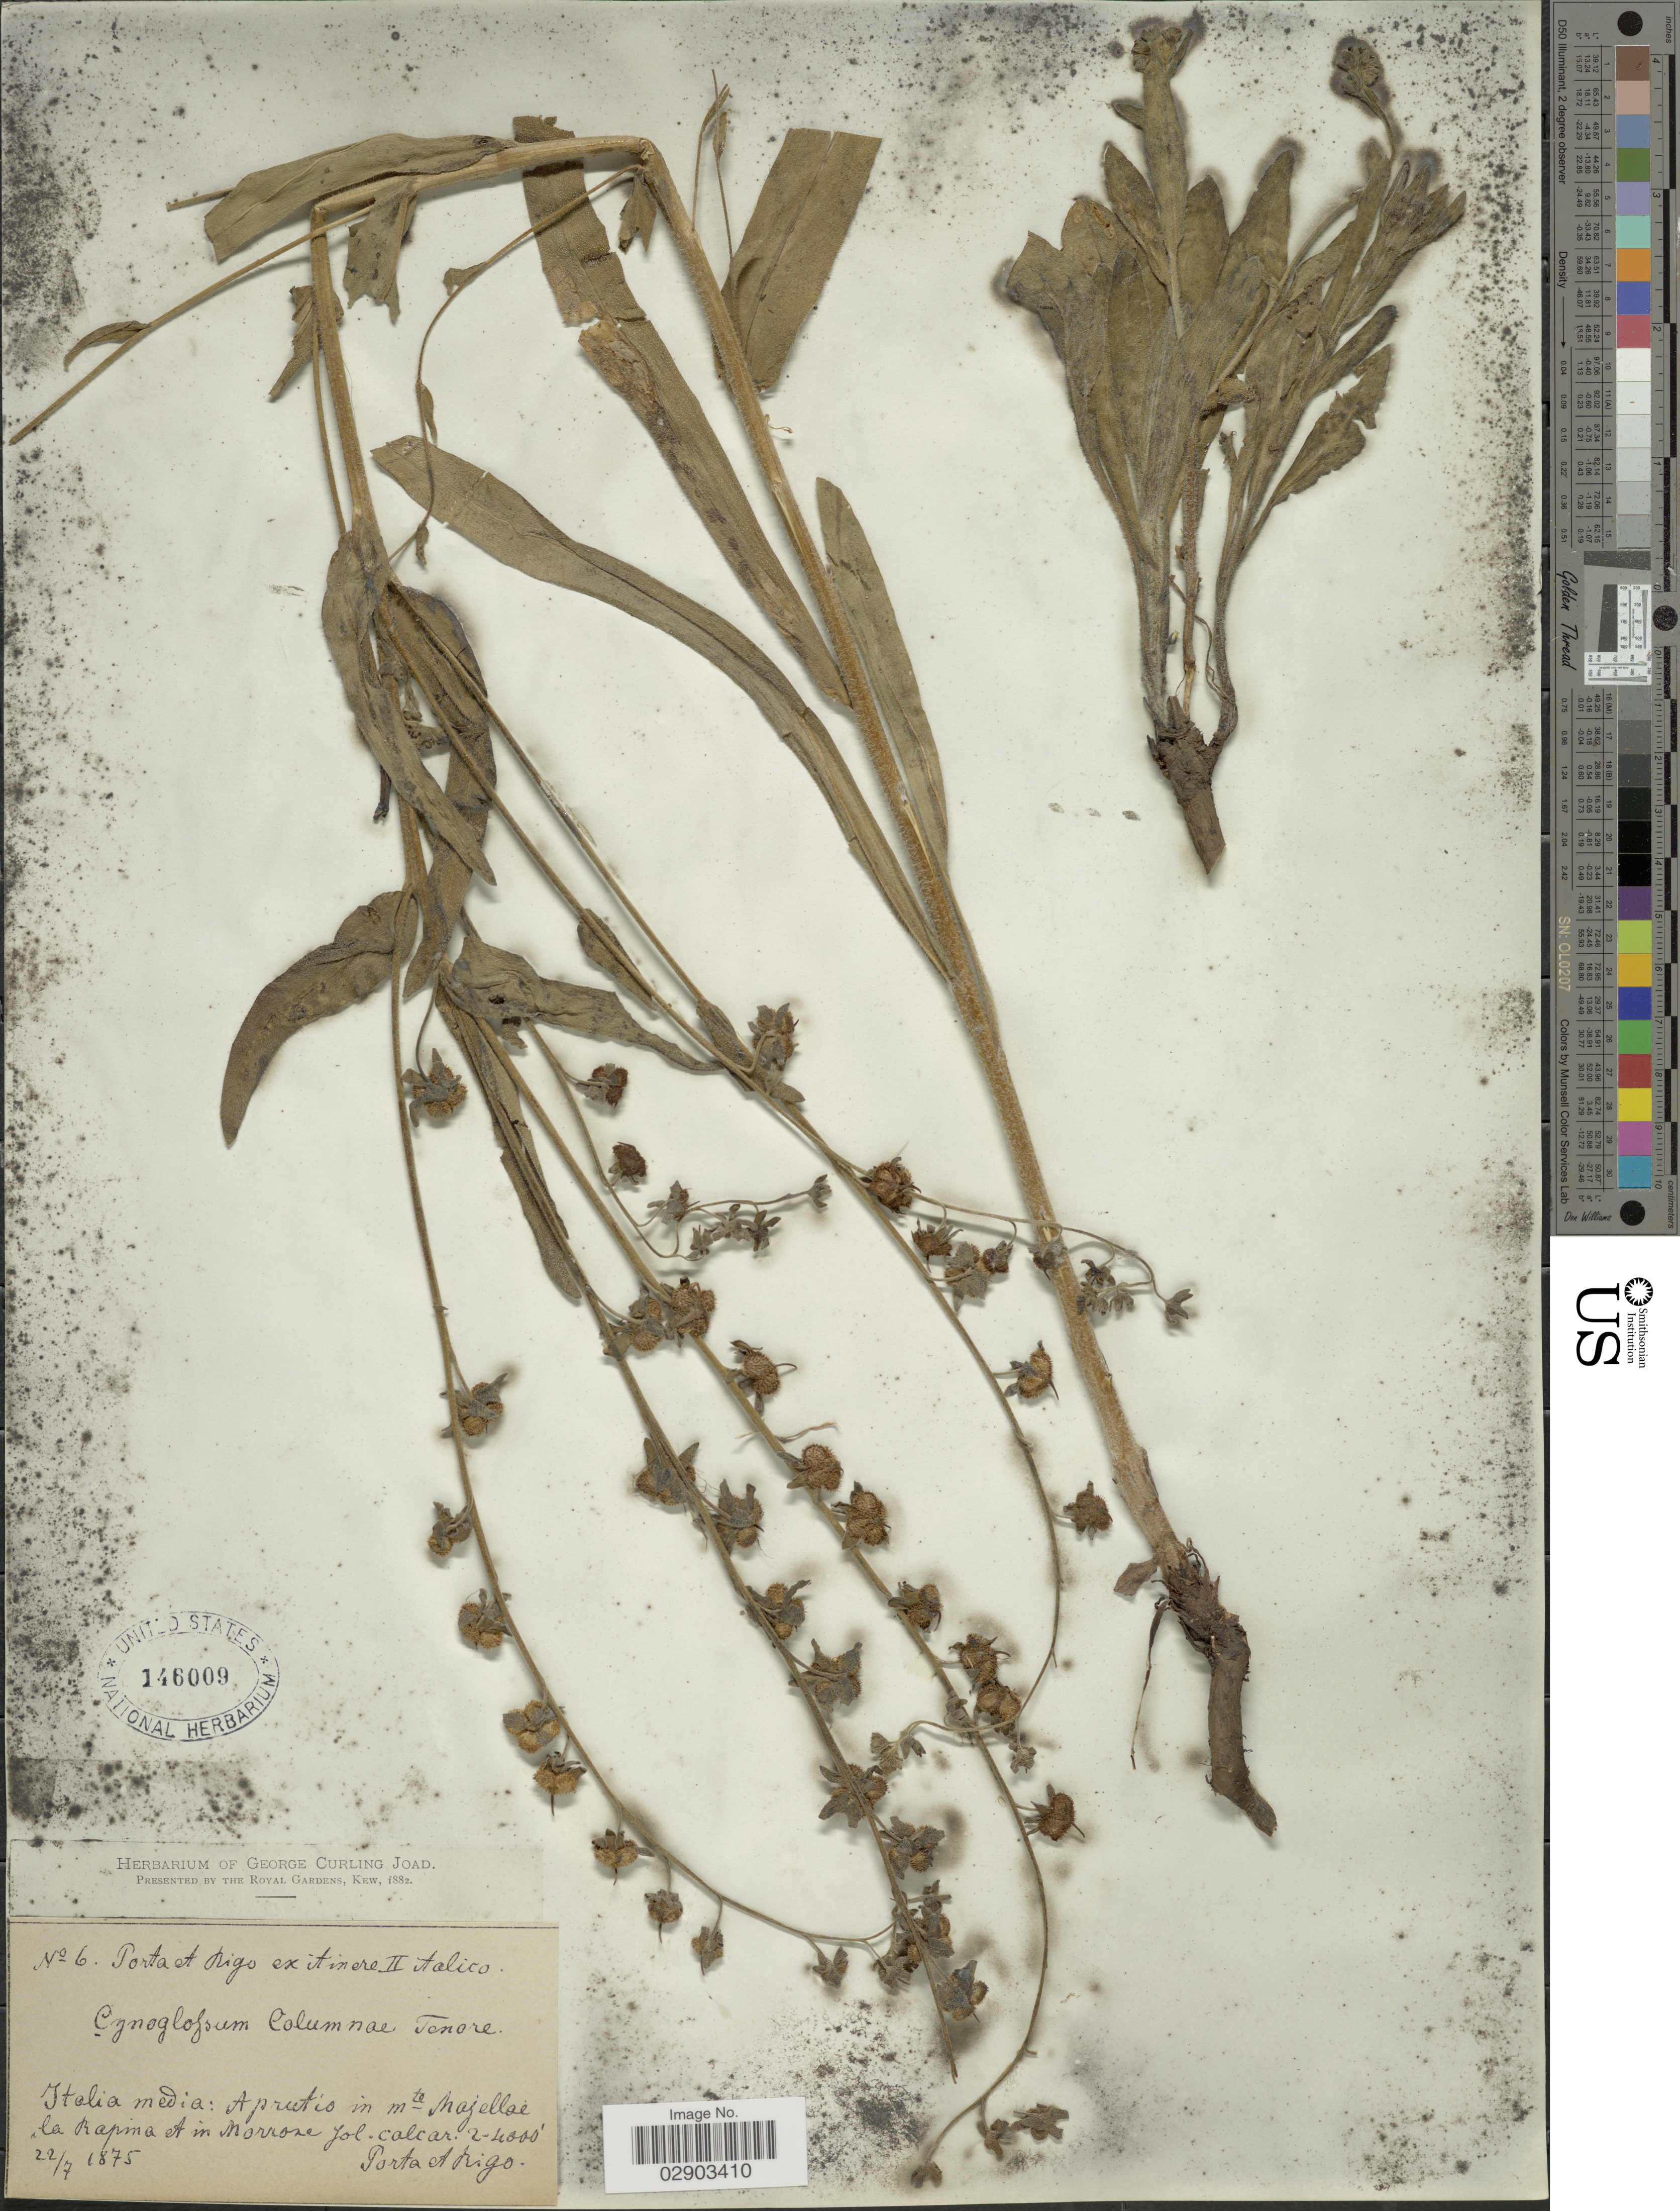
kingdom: Plantae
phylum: Tracheophyta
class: Magnoliopsida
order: Boraginales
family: Boraginaceae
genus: Cynoglossum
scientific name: Cynoglossum columnae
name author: Biv.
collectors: -- Porta & -- Rigo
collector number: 6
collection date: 1875-07-22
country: Italy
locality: Italia Media: Aprutis in mte. Majellae la Rapima et in Morrone Jol. calcar.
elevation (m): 610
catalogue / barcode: US 146009